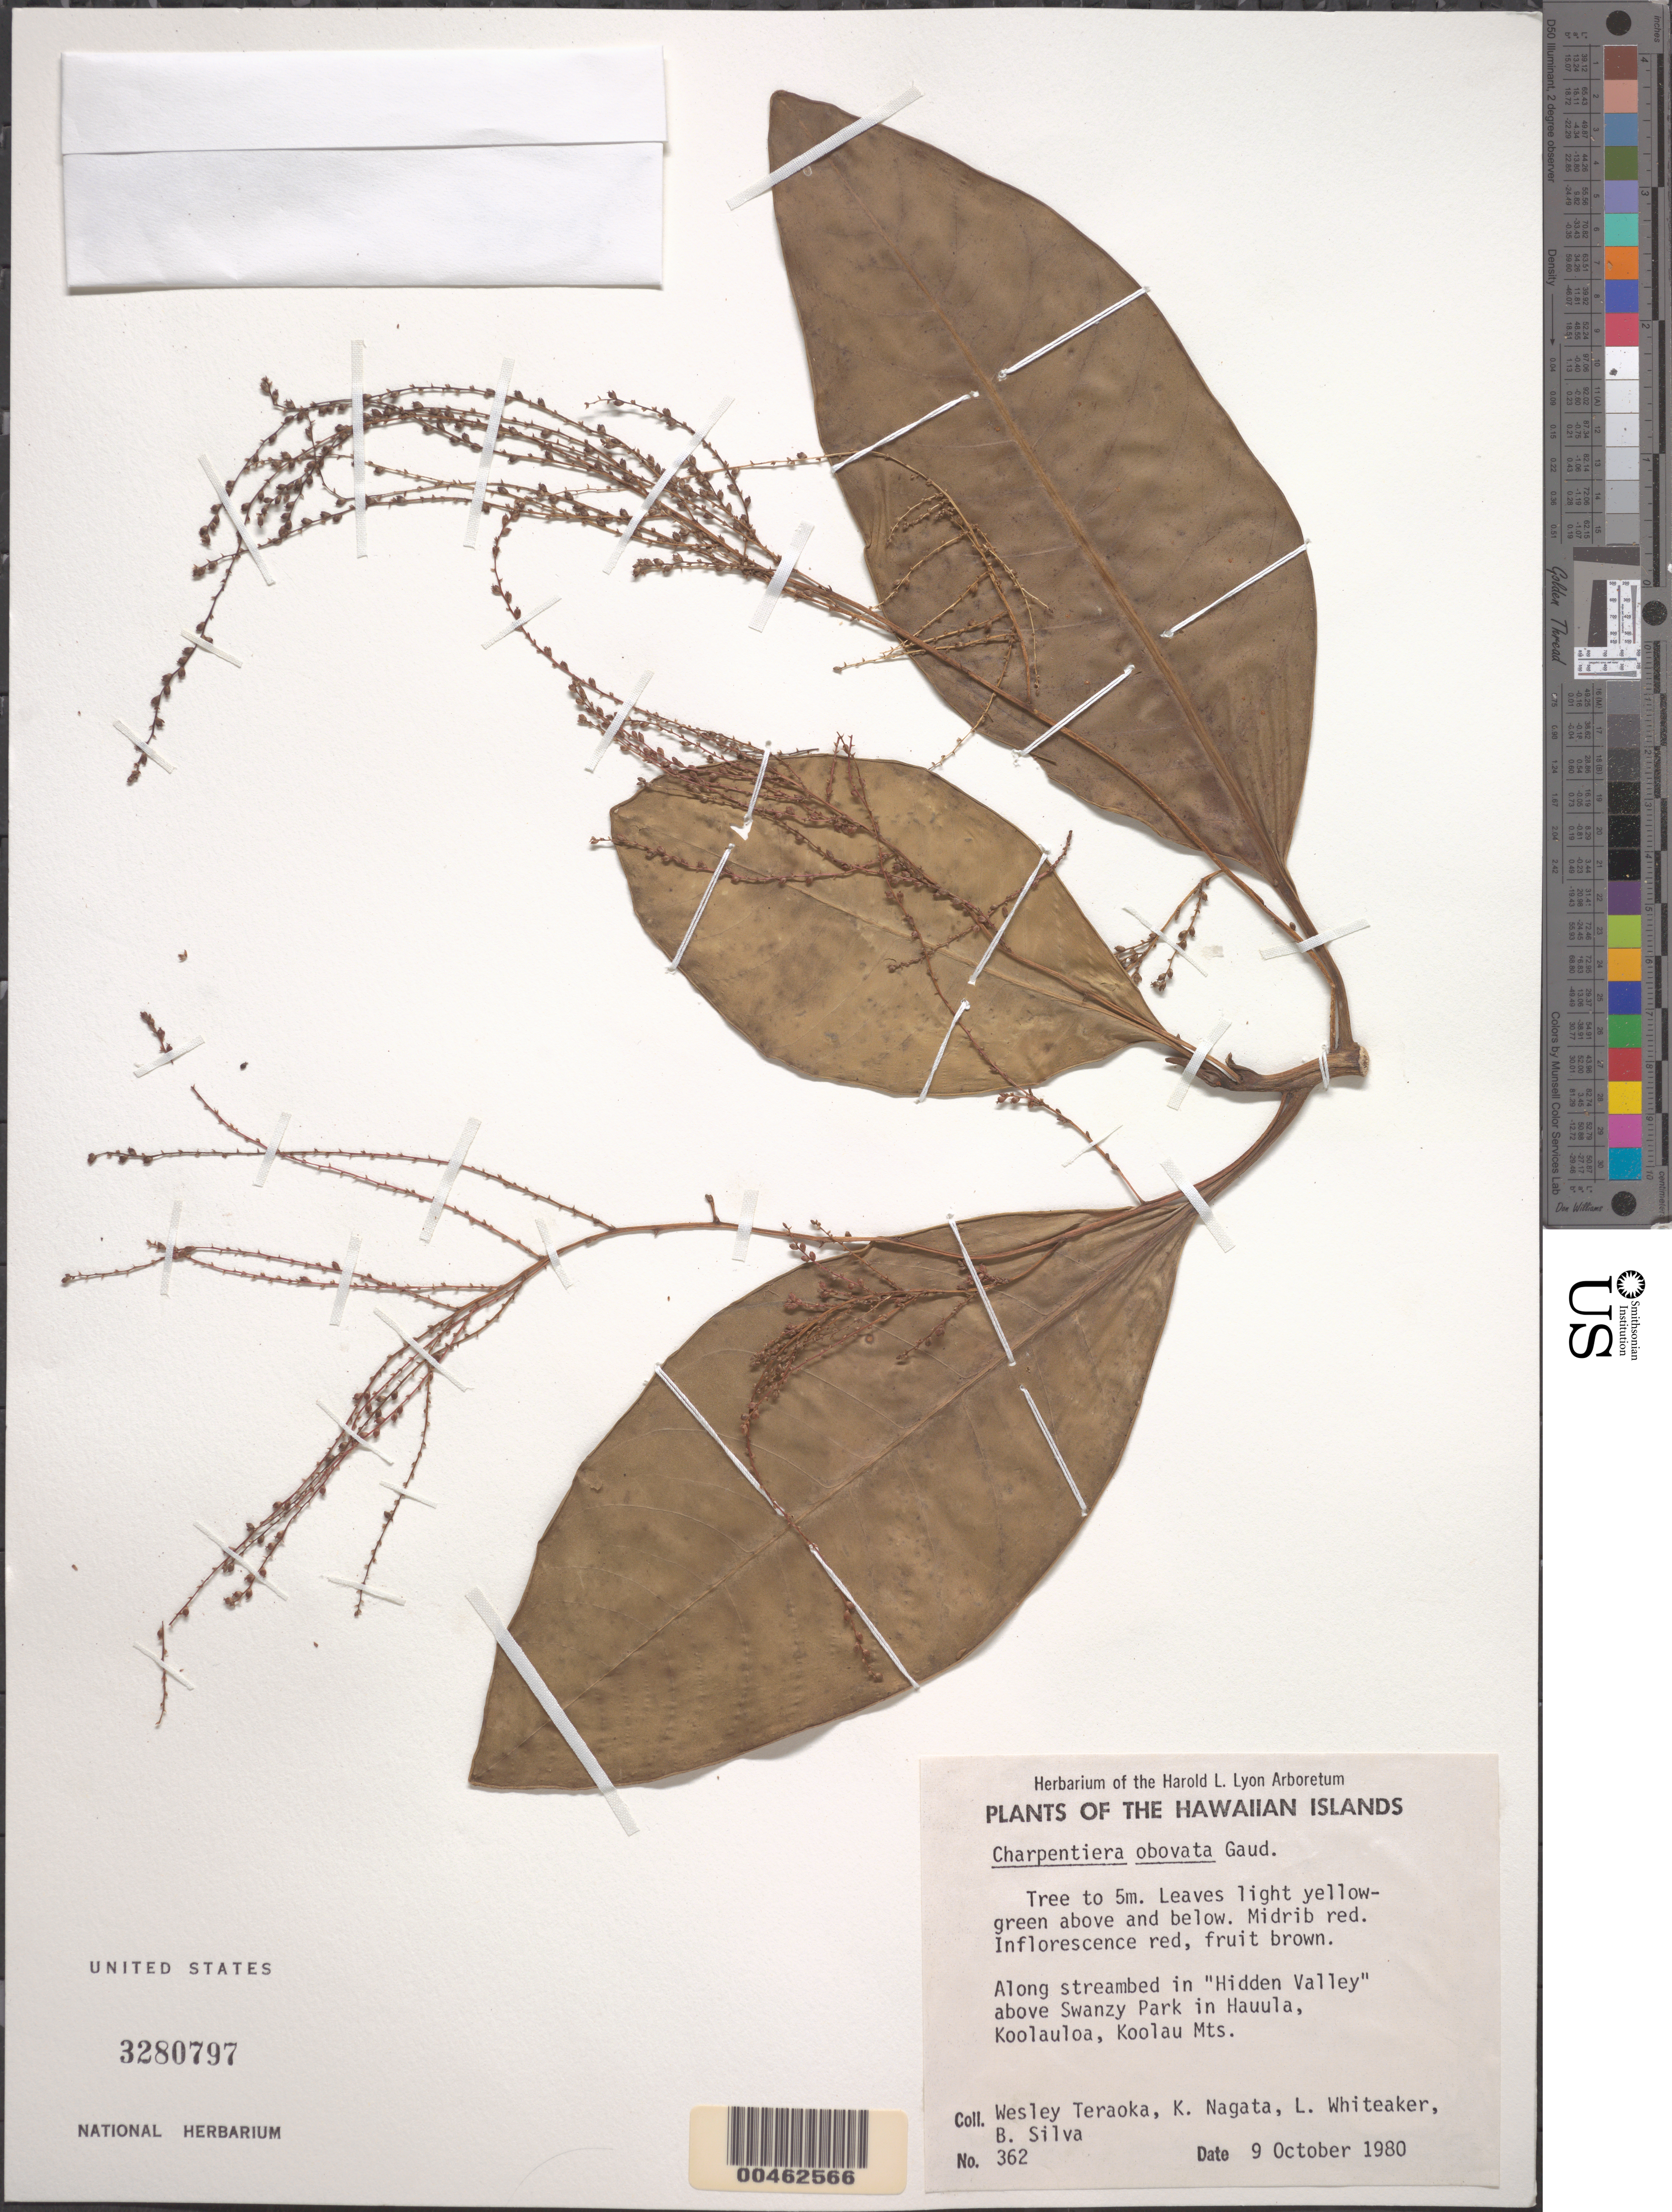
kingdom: Plantae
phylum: Tracheophyta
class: Magnoliopsida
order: Caryophyllales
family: Amaranthaceae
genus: Charpentiera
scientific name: Charpentiera obovata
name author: Gaudich.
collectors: W. Teraoka, K. Nagata, L. Whiteaker & B. Silva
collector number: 362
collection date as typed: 9 Oct 1980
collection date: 1980-10-09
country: United States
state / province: Hawaii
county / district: Honolulu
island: Oahu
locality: Along streambed in Hidden Valley above Swanzy Park in Hauula, Koolauloa, Koolau Mts.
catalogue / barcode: US 3280797